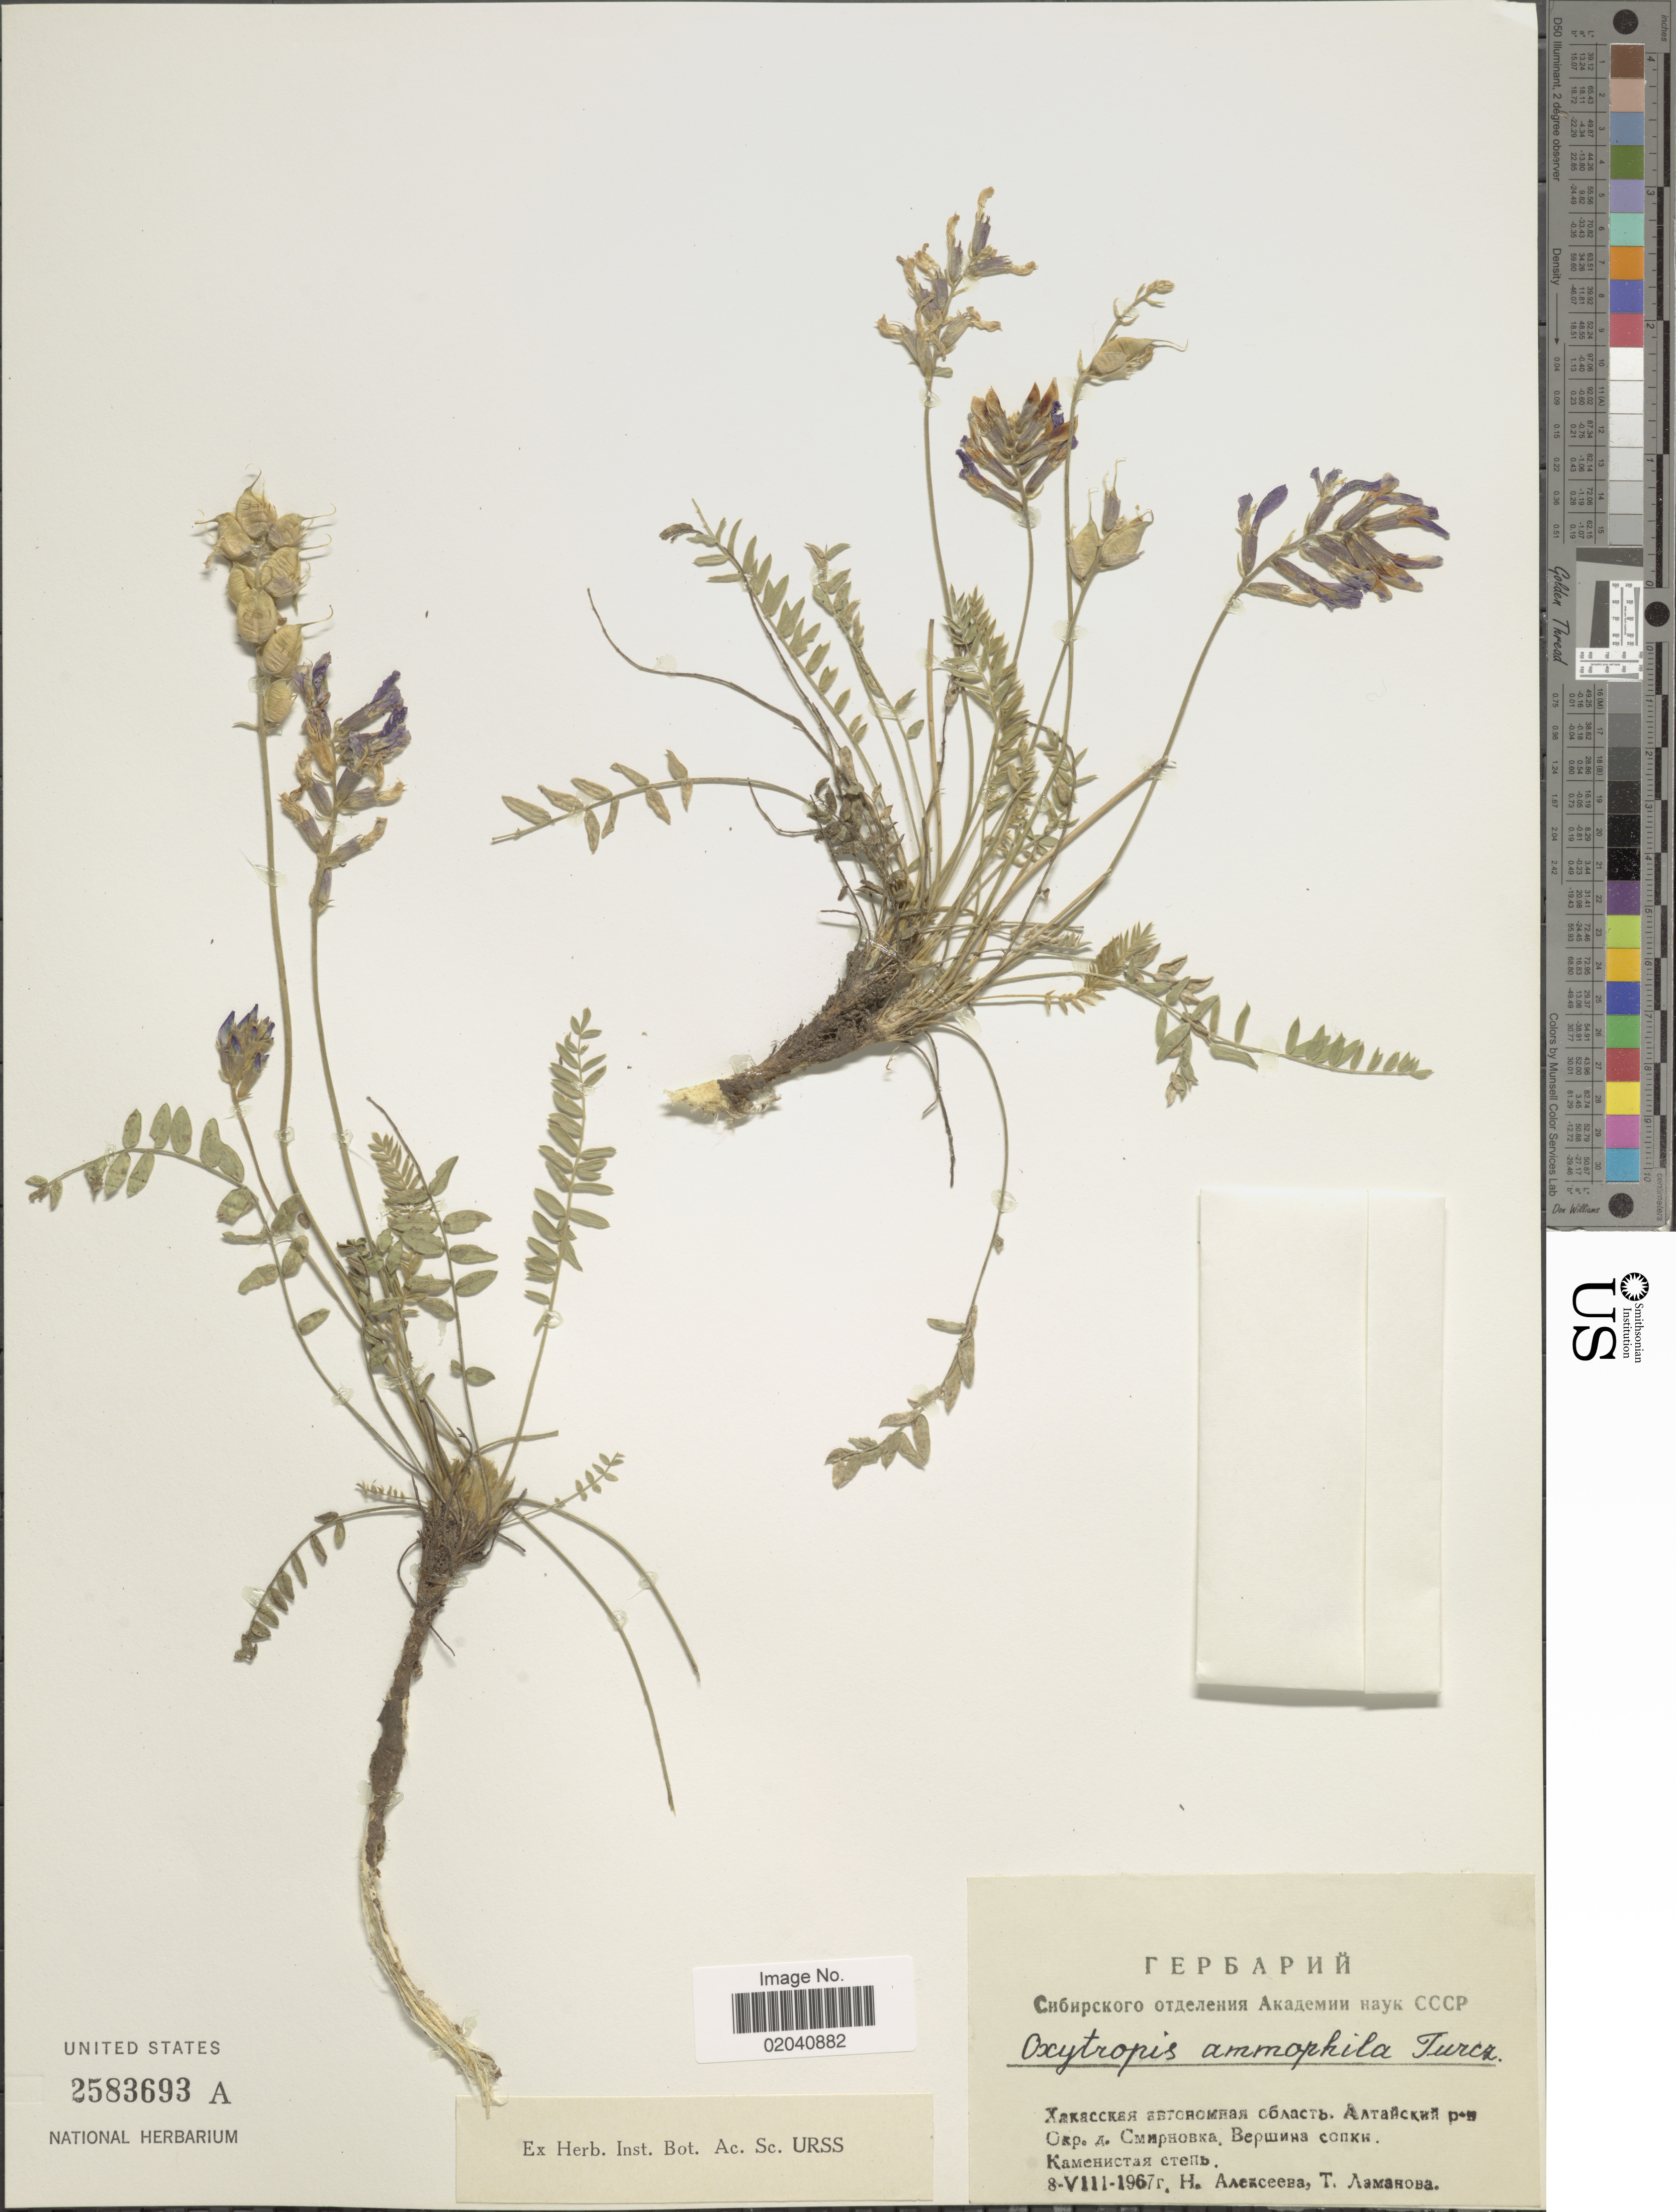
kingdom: Plantae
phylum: Tracheophyta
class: Magnoliopsida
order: Fabales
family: Fabaceae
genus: Oxytropis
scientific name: Oxytropis ammophila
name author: Turcz.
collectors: N. Alekseeva & T. Lamanova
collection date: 1967-08-08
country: Russian Federation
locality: Altaysky District, near Smirnovka Village, Khakassia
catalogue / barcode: US 2583693A